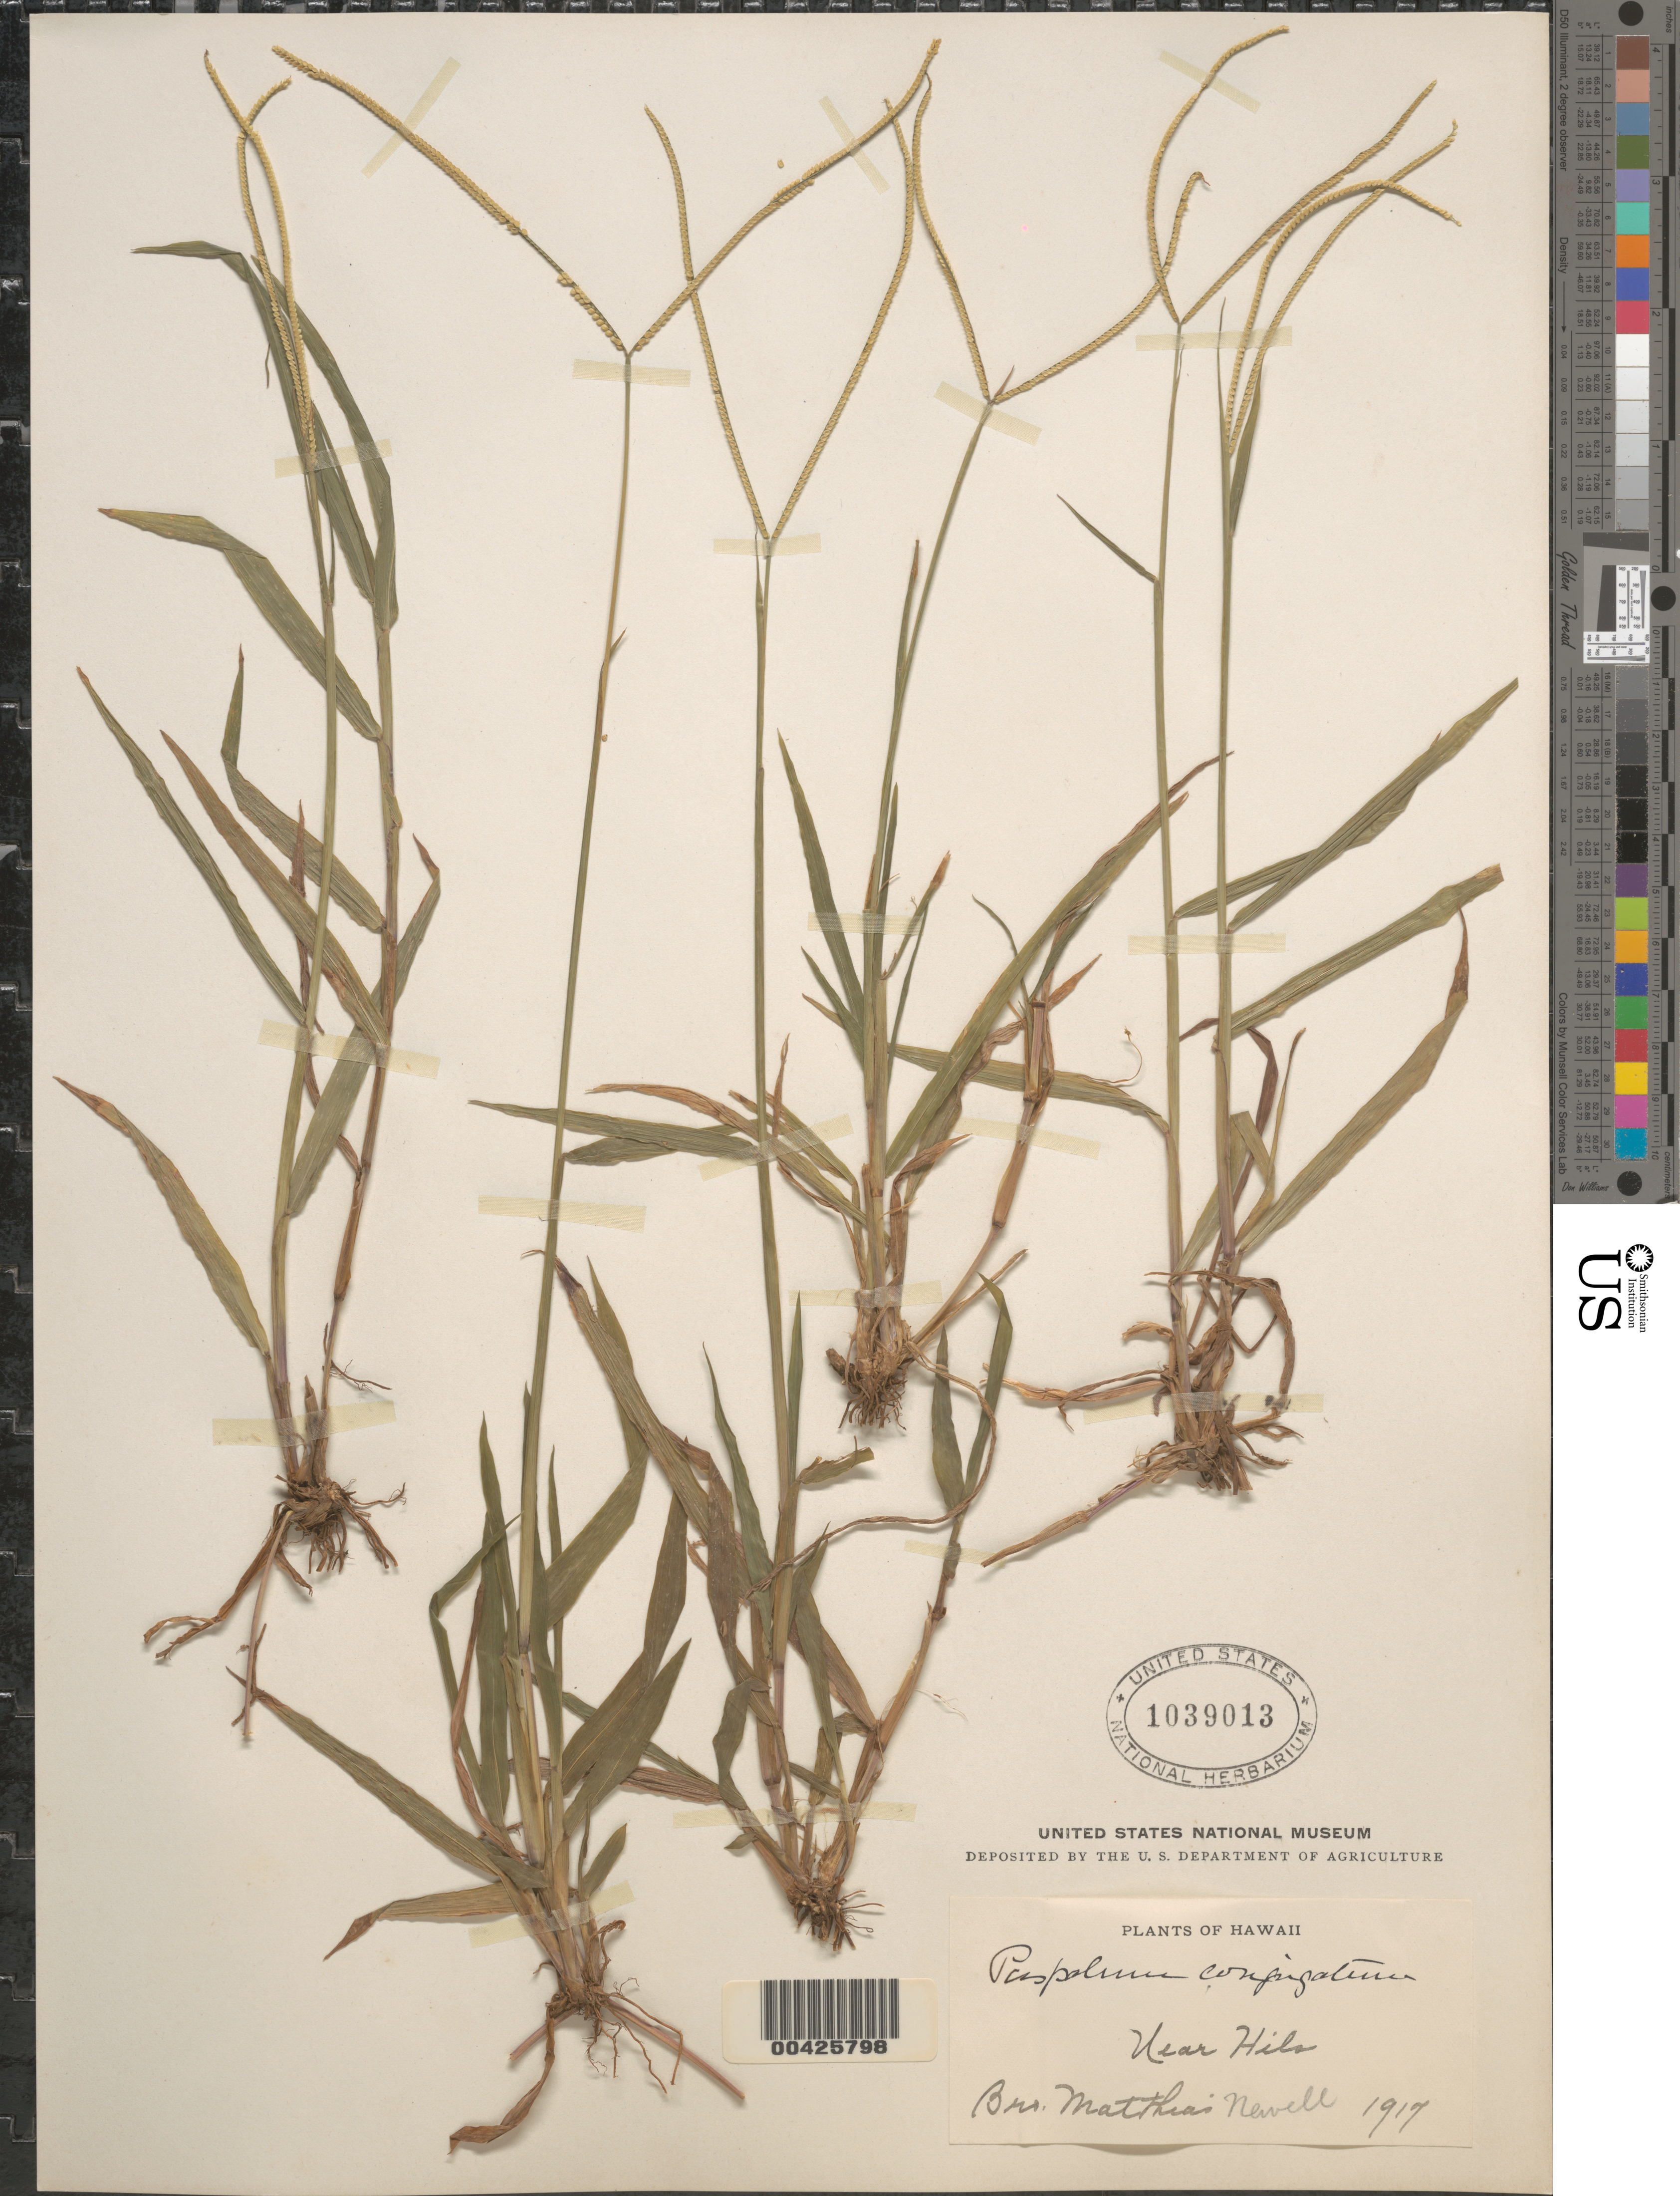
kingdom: Plantae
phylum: Tracheophyta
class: Liliopsida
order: Poales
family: Poaceae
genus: Paspalum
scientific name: Paspalum conjugatum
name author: P.J. Bergius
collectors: B. Matthias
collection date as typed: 1917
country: United States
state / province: Hawaii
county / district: Hawaii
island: Hawaii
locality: Near Hilo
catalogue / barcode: US 1039013